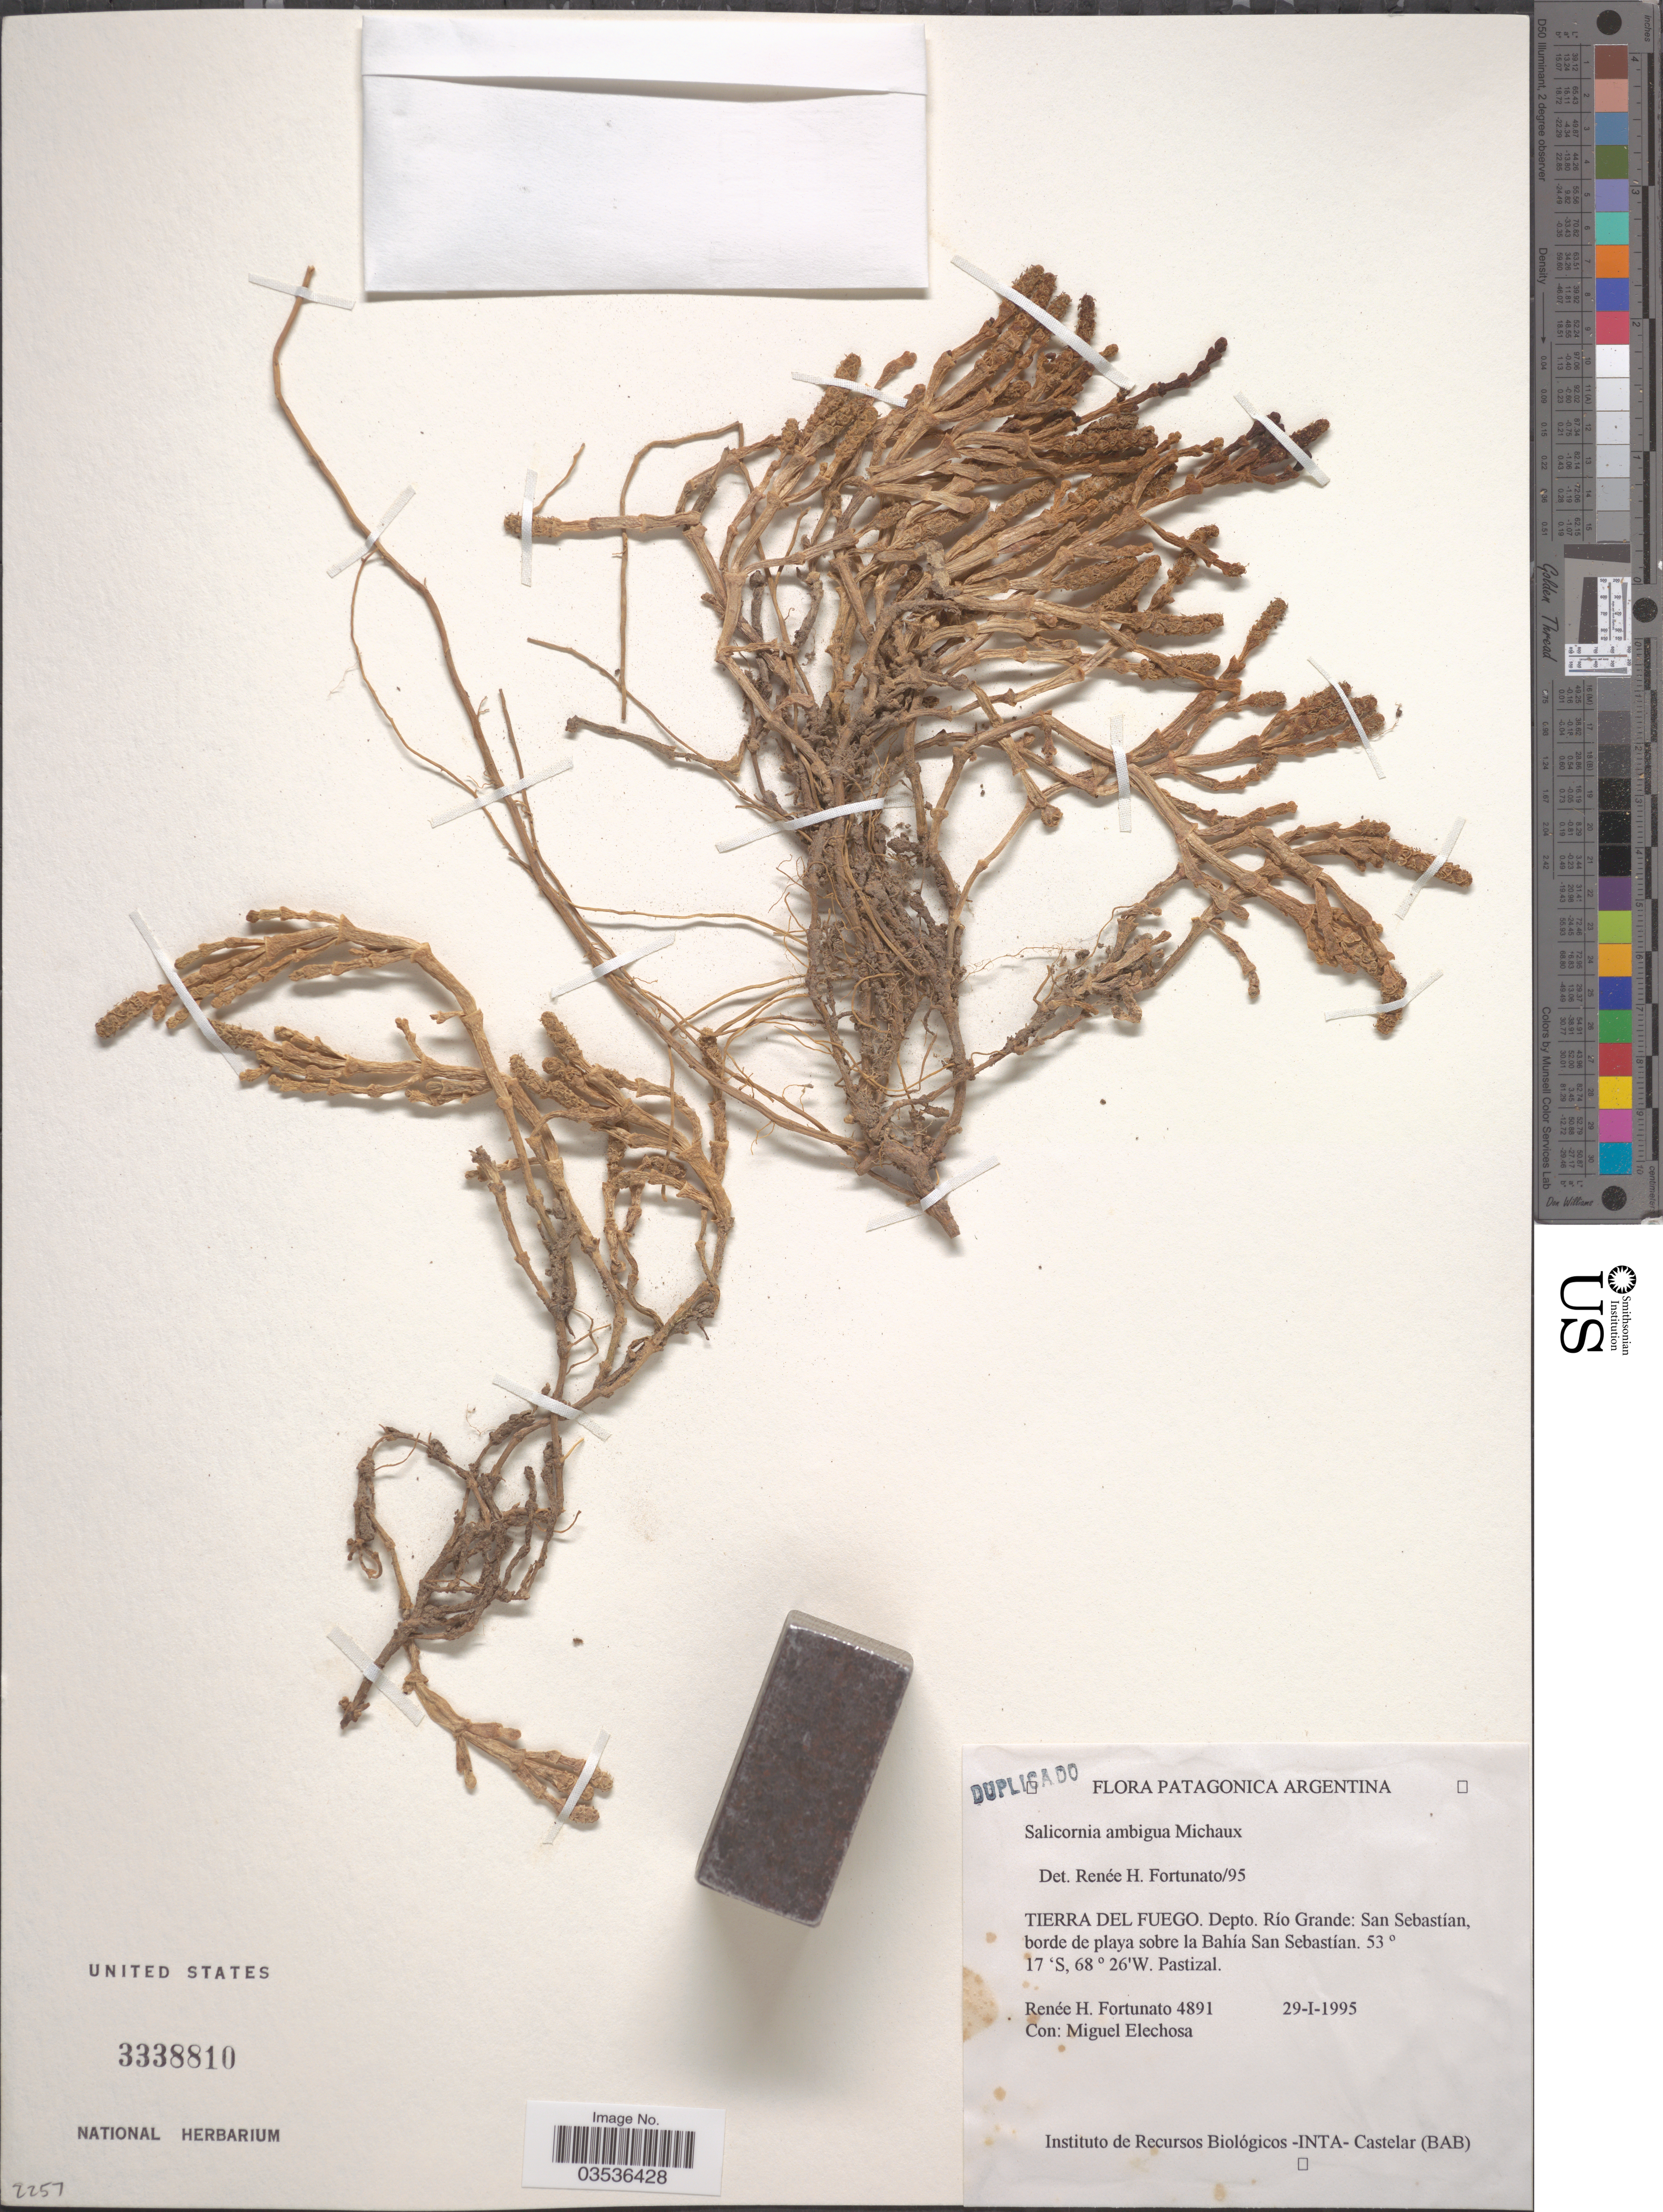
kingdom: Plantae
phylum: Tracheophyta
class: Magnoliopsida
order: Caryophyllales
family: Amaranthaceae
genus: Salicornia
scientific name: Salicornia ambigua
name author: Michx.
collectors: R. H. Fortunato & M. Elechosa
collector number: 4891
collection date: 1995-01-29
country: Argentina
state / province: Tierra del Fuego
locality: Patagonica. Depto. Río Grande: San Sebastían, borde de playa sobre la Bahía San Sebastían. Pastizal.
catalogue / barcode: US 3338810